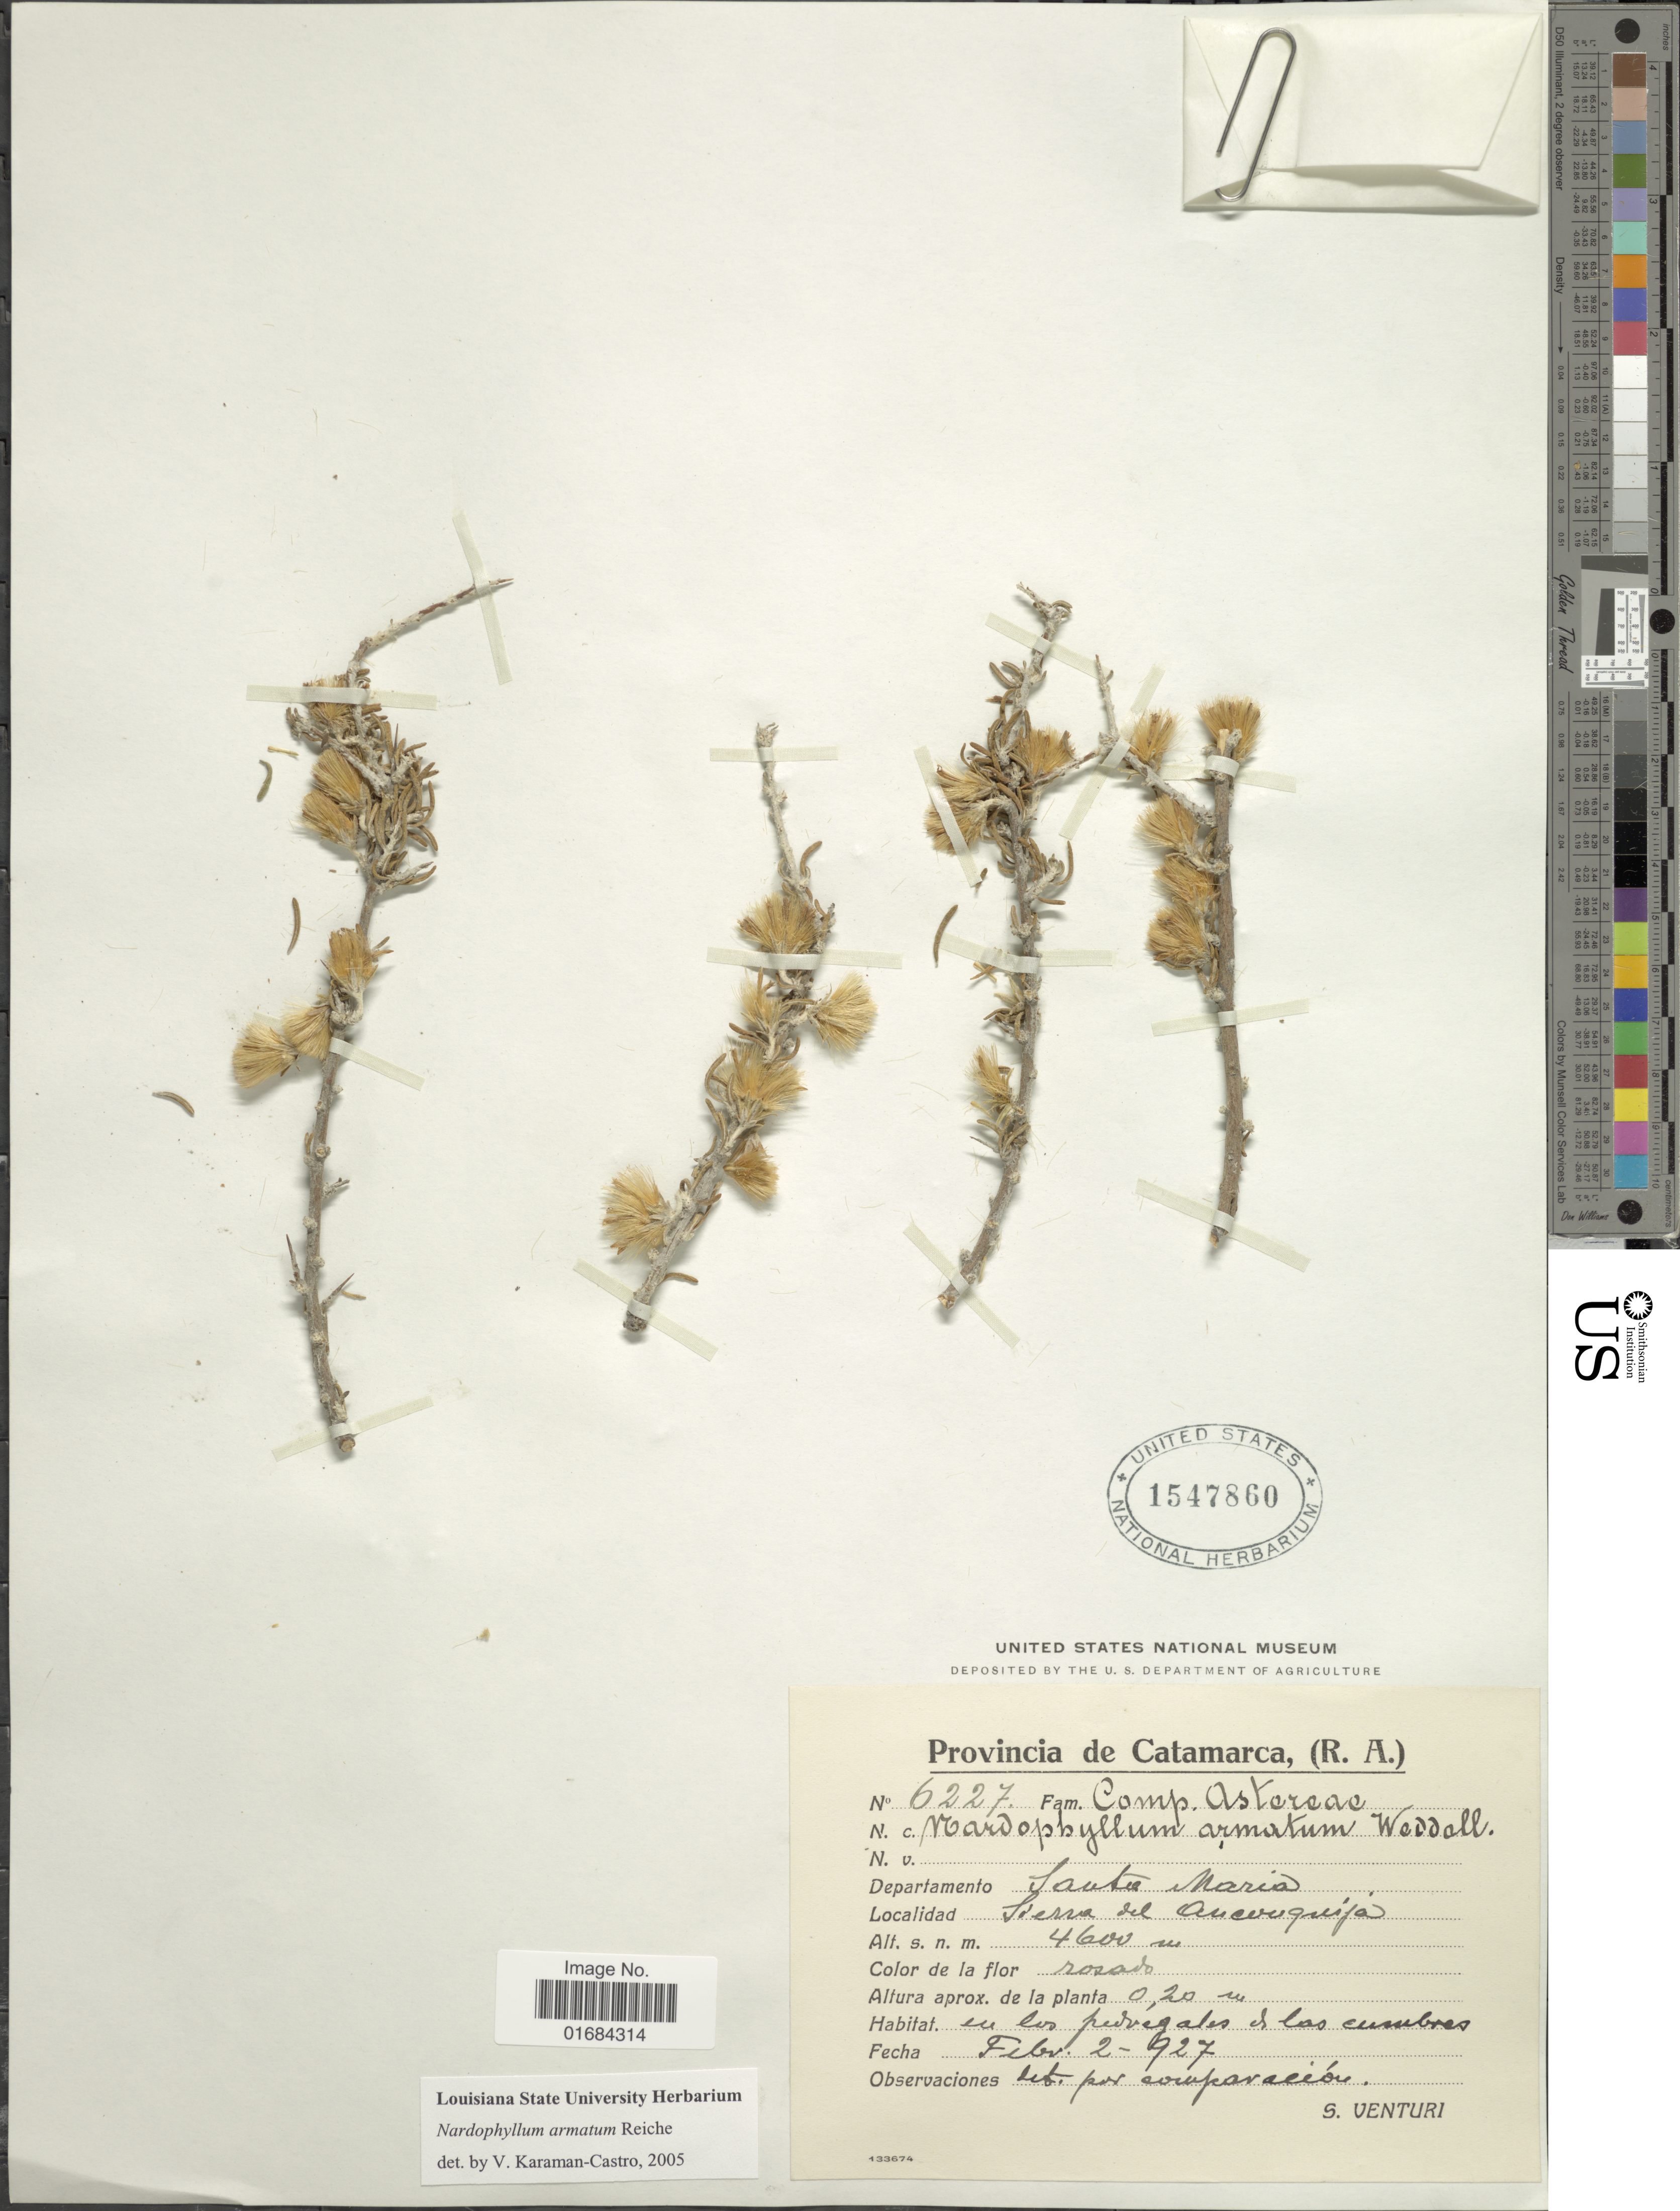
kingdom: Plantae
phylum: Tracheophyta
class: Magnoliopsida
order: Asterales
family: Asteraceae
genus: Ocyroe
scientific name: Ocyroe armata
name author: (Wedd.) Bonif.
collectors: S. Venturi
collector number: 6227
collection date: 1927-02-02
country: Argentina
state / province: Catamarca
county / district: Santa Maria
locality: Sierra del Aconquija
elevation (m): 4600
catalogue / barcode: US 1547860